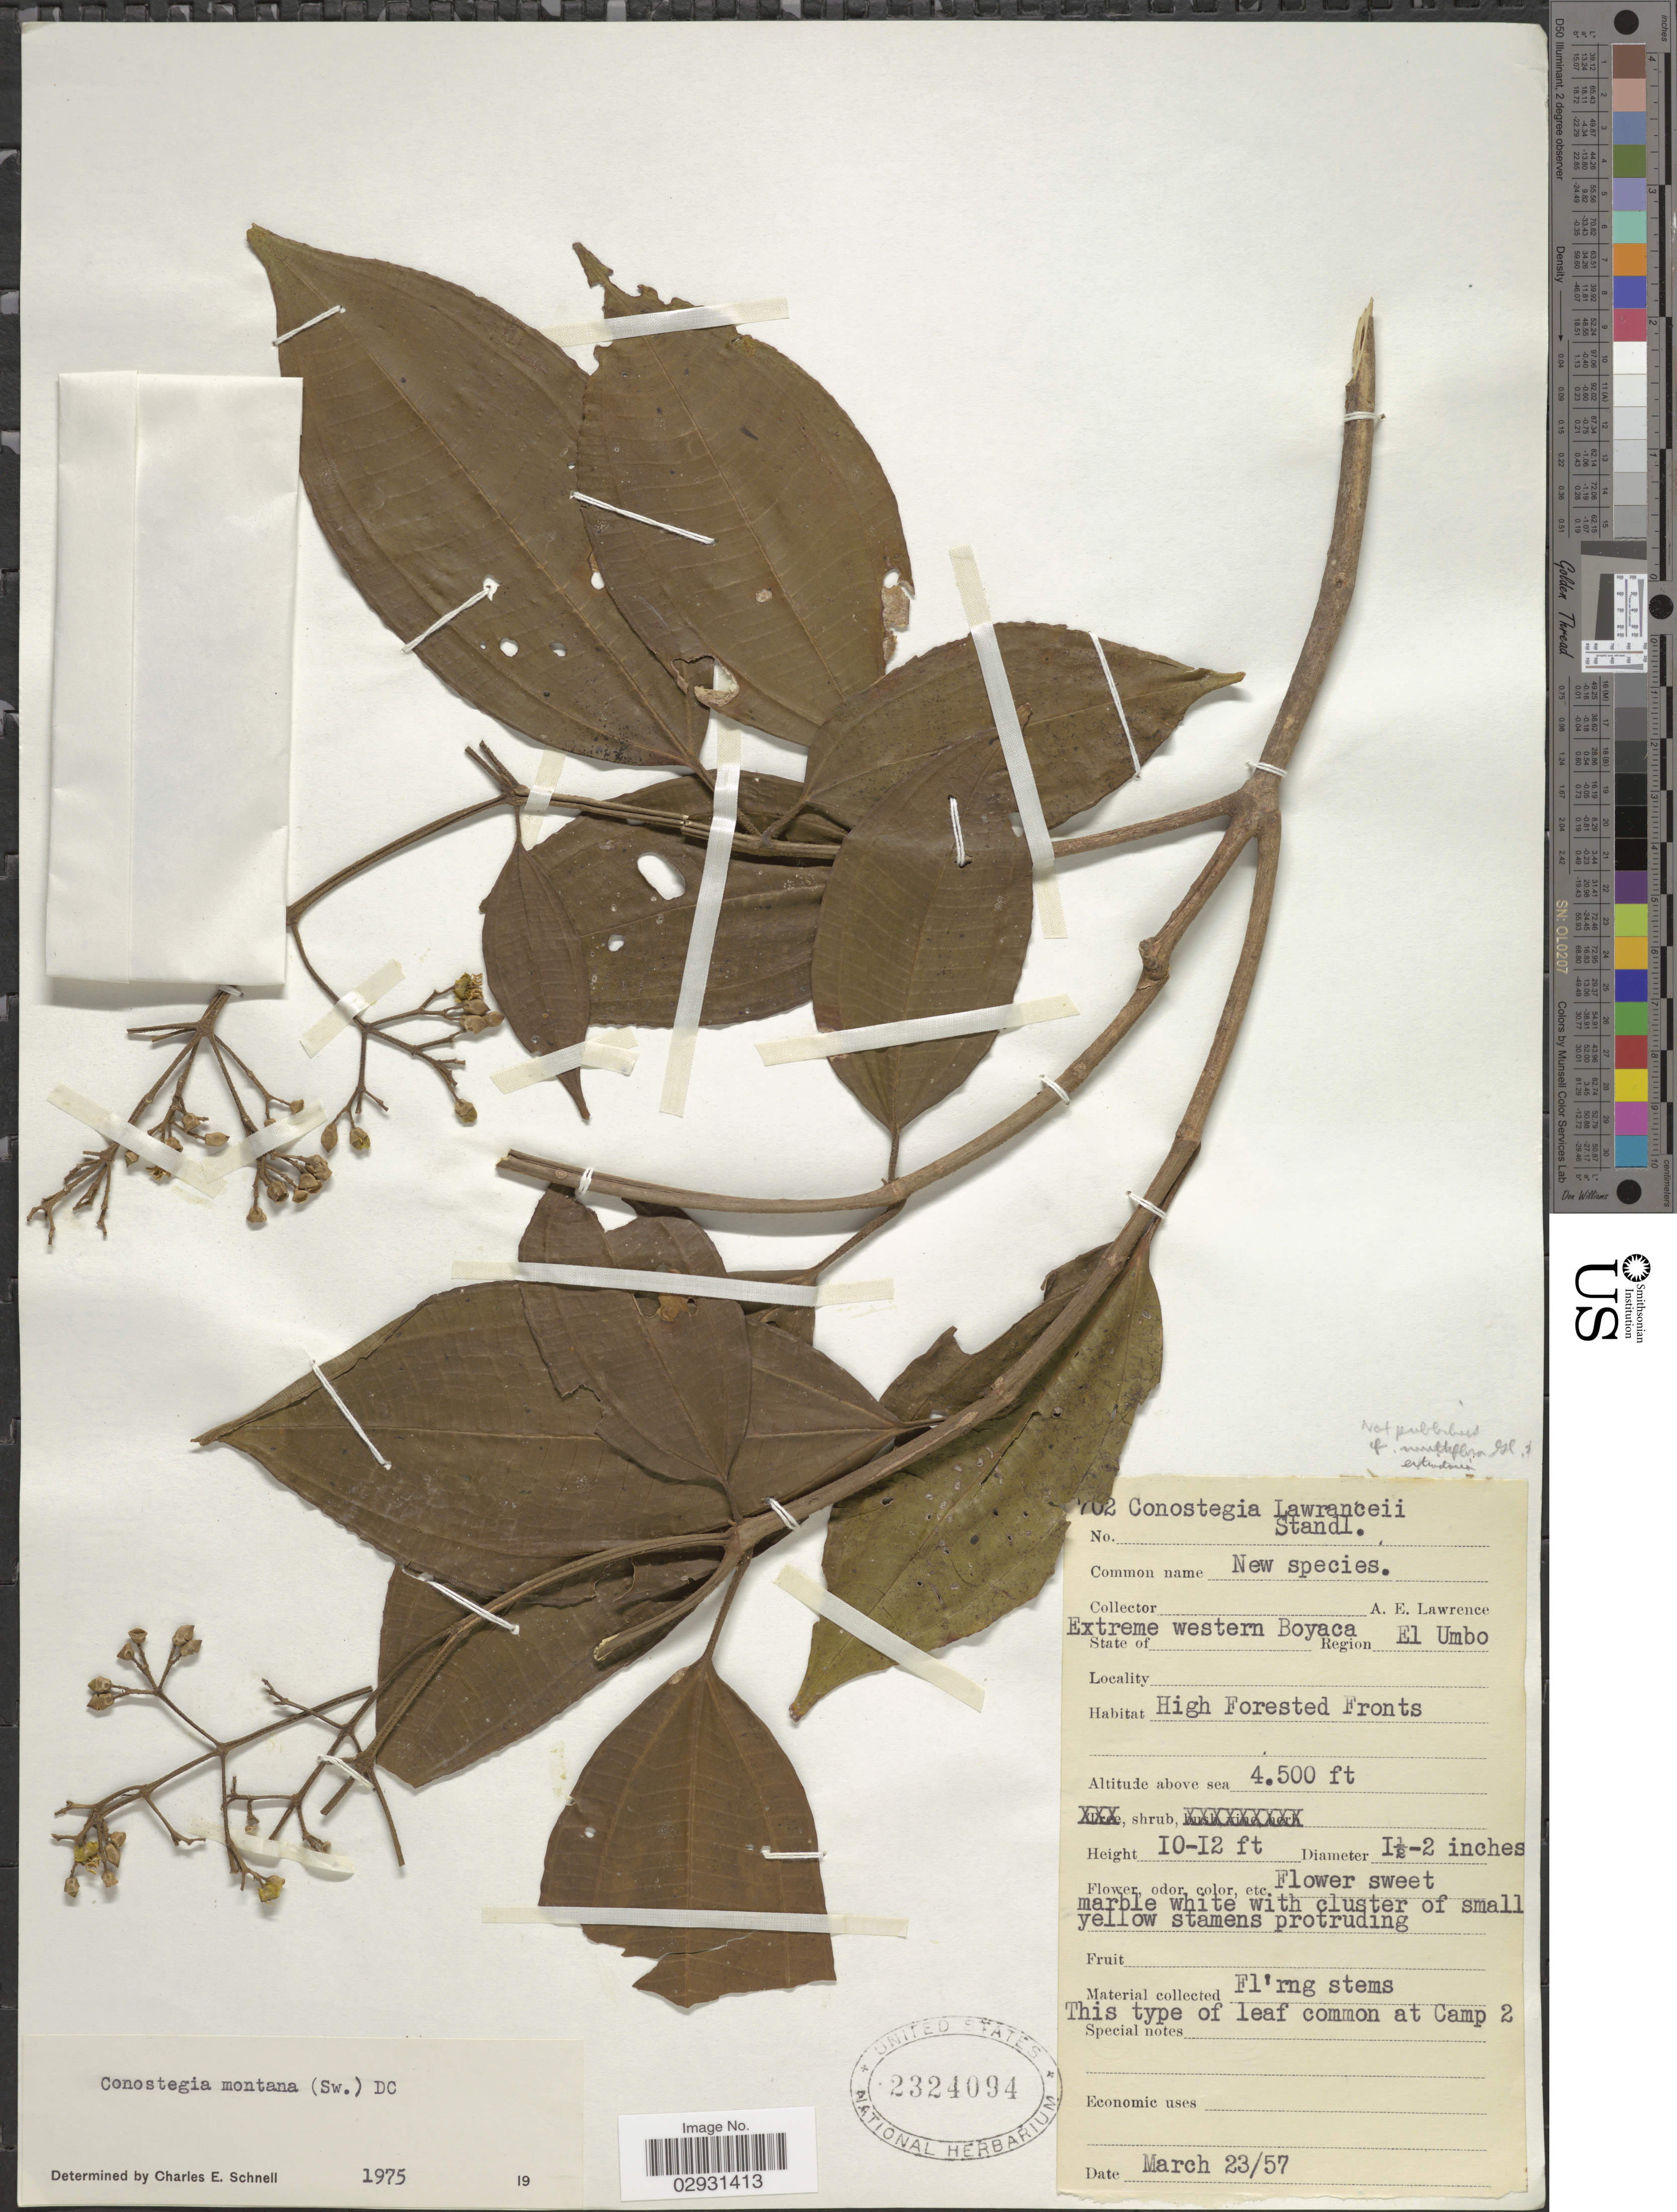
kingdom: Plantae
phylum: Tracheophyta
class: Magnoliopsida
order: Myrtales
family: Melastomataceae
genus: Conostegia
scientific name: Conostegia montana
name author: (Sw.) D. Don ex DC.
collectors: A. Lawrence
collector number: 702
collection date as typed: Transcribed d/m/y: 23/3/57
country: Colombia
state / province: Boyacá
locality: Extreme western Boyaca. Region El Umbo.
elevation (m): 1372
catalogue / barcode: US 2324094